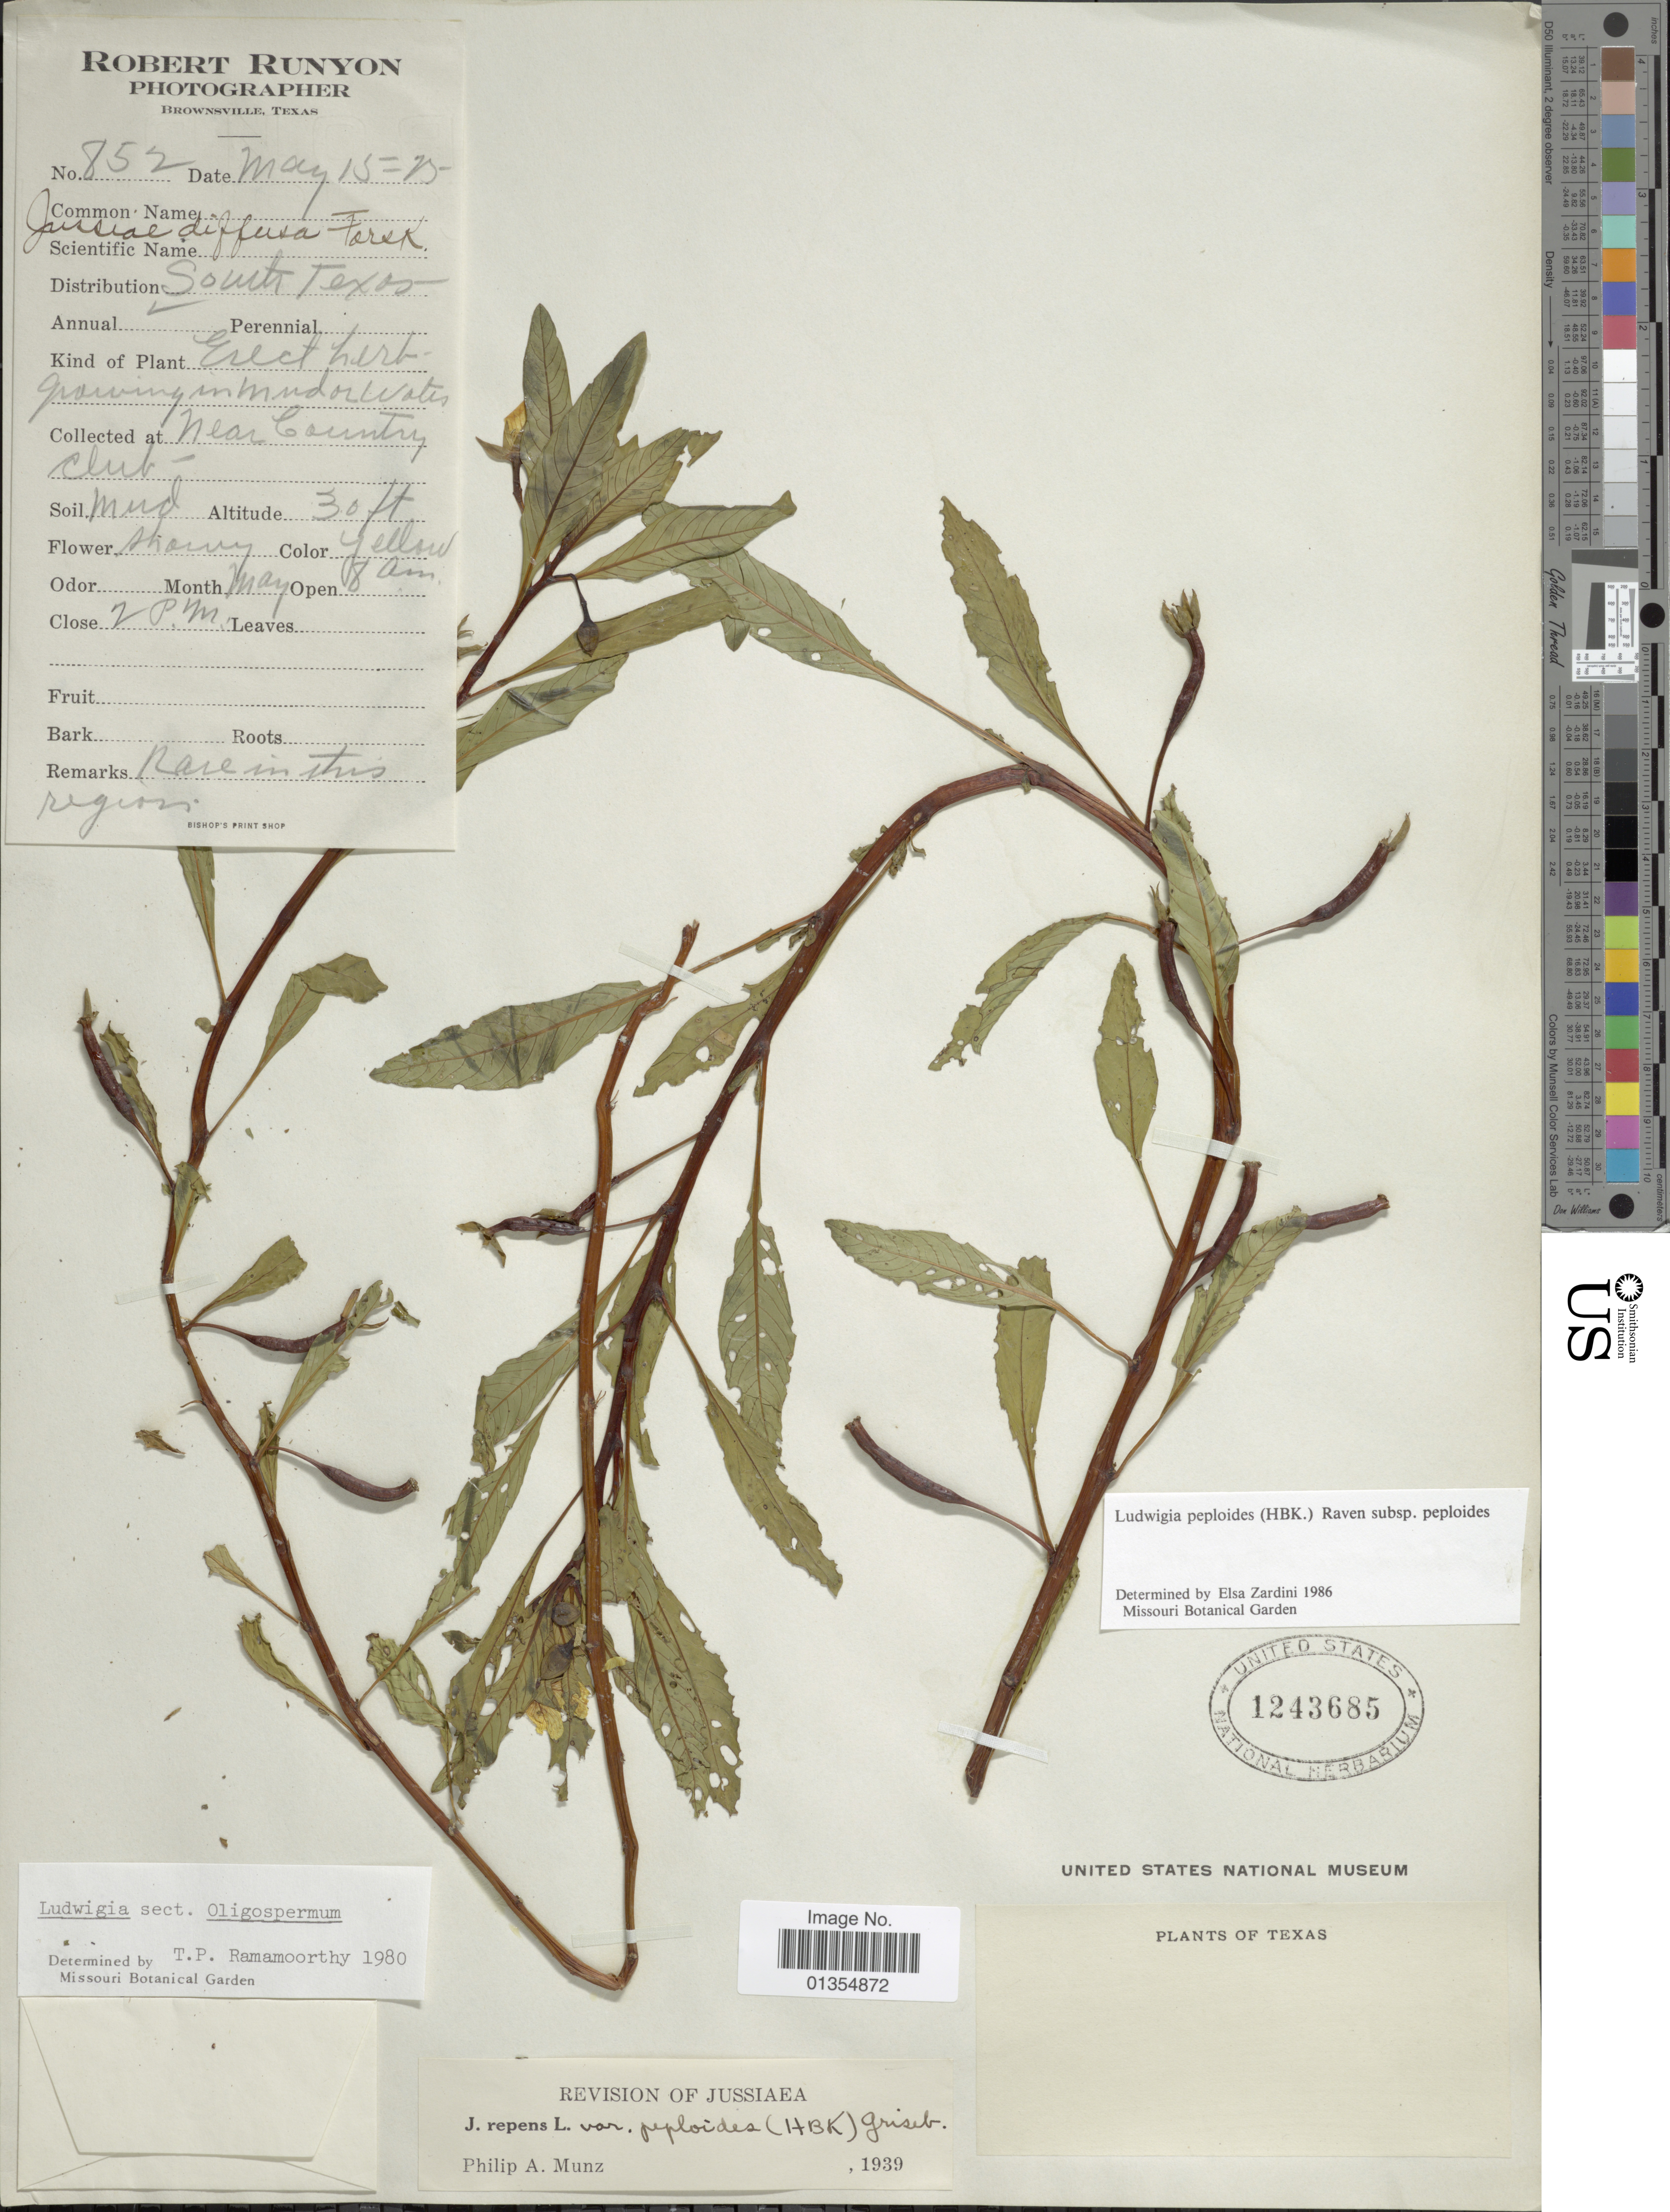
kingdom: Plantae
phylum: Tracheophyta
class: Magnoliopsida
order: Myrtales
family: Onagraceae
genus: Ludwigia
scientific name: Ludwigia peploides subsp. peploides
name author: (Kunth) P.H. Raven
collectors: R. Runyon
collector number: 852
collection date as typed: Transcribed d/m/y: 15/5/25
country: United States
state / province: Texas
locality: South Texas, near Country Club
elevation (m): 9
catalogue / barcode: US 1243685